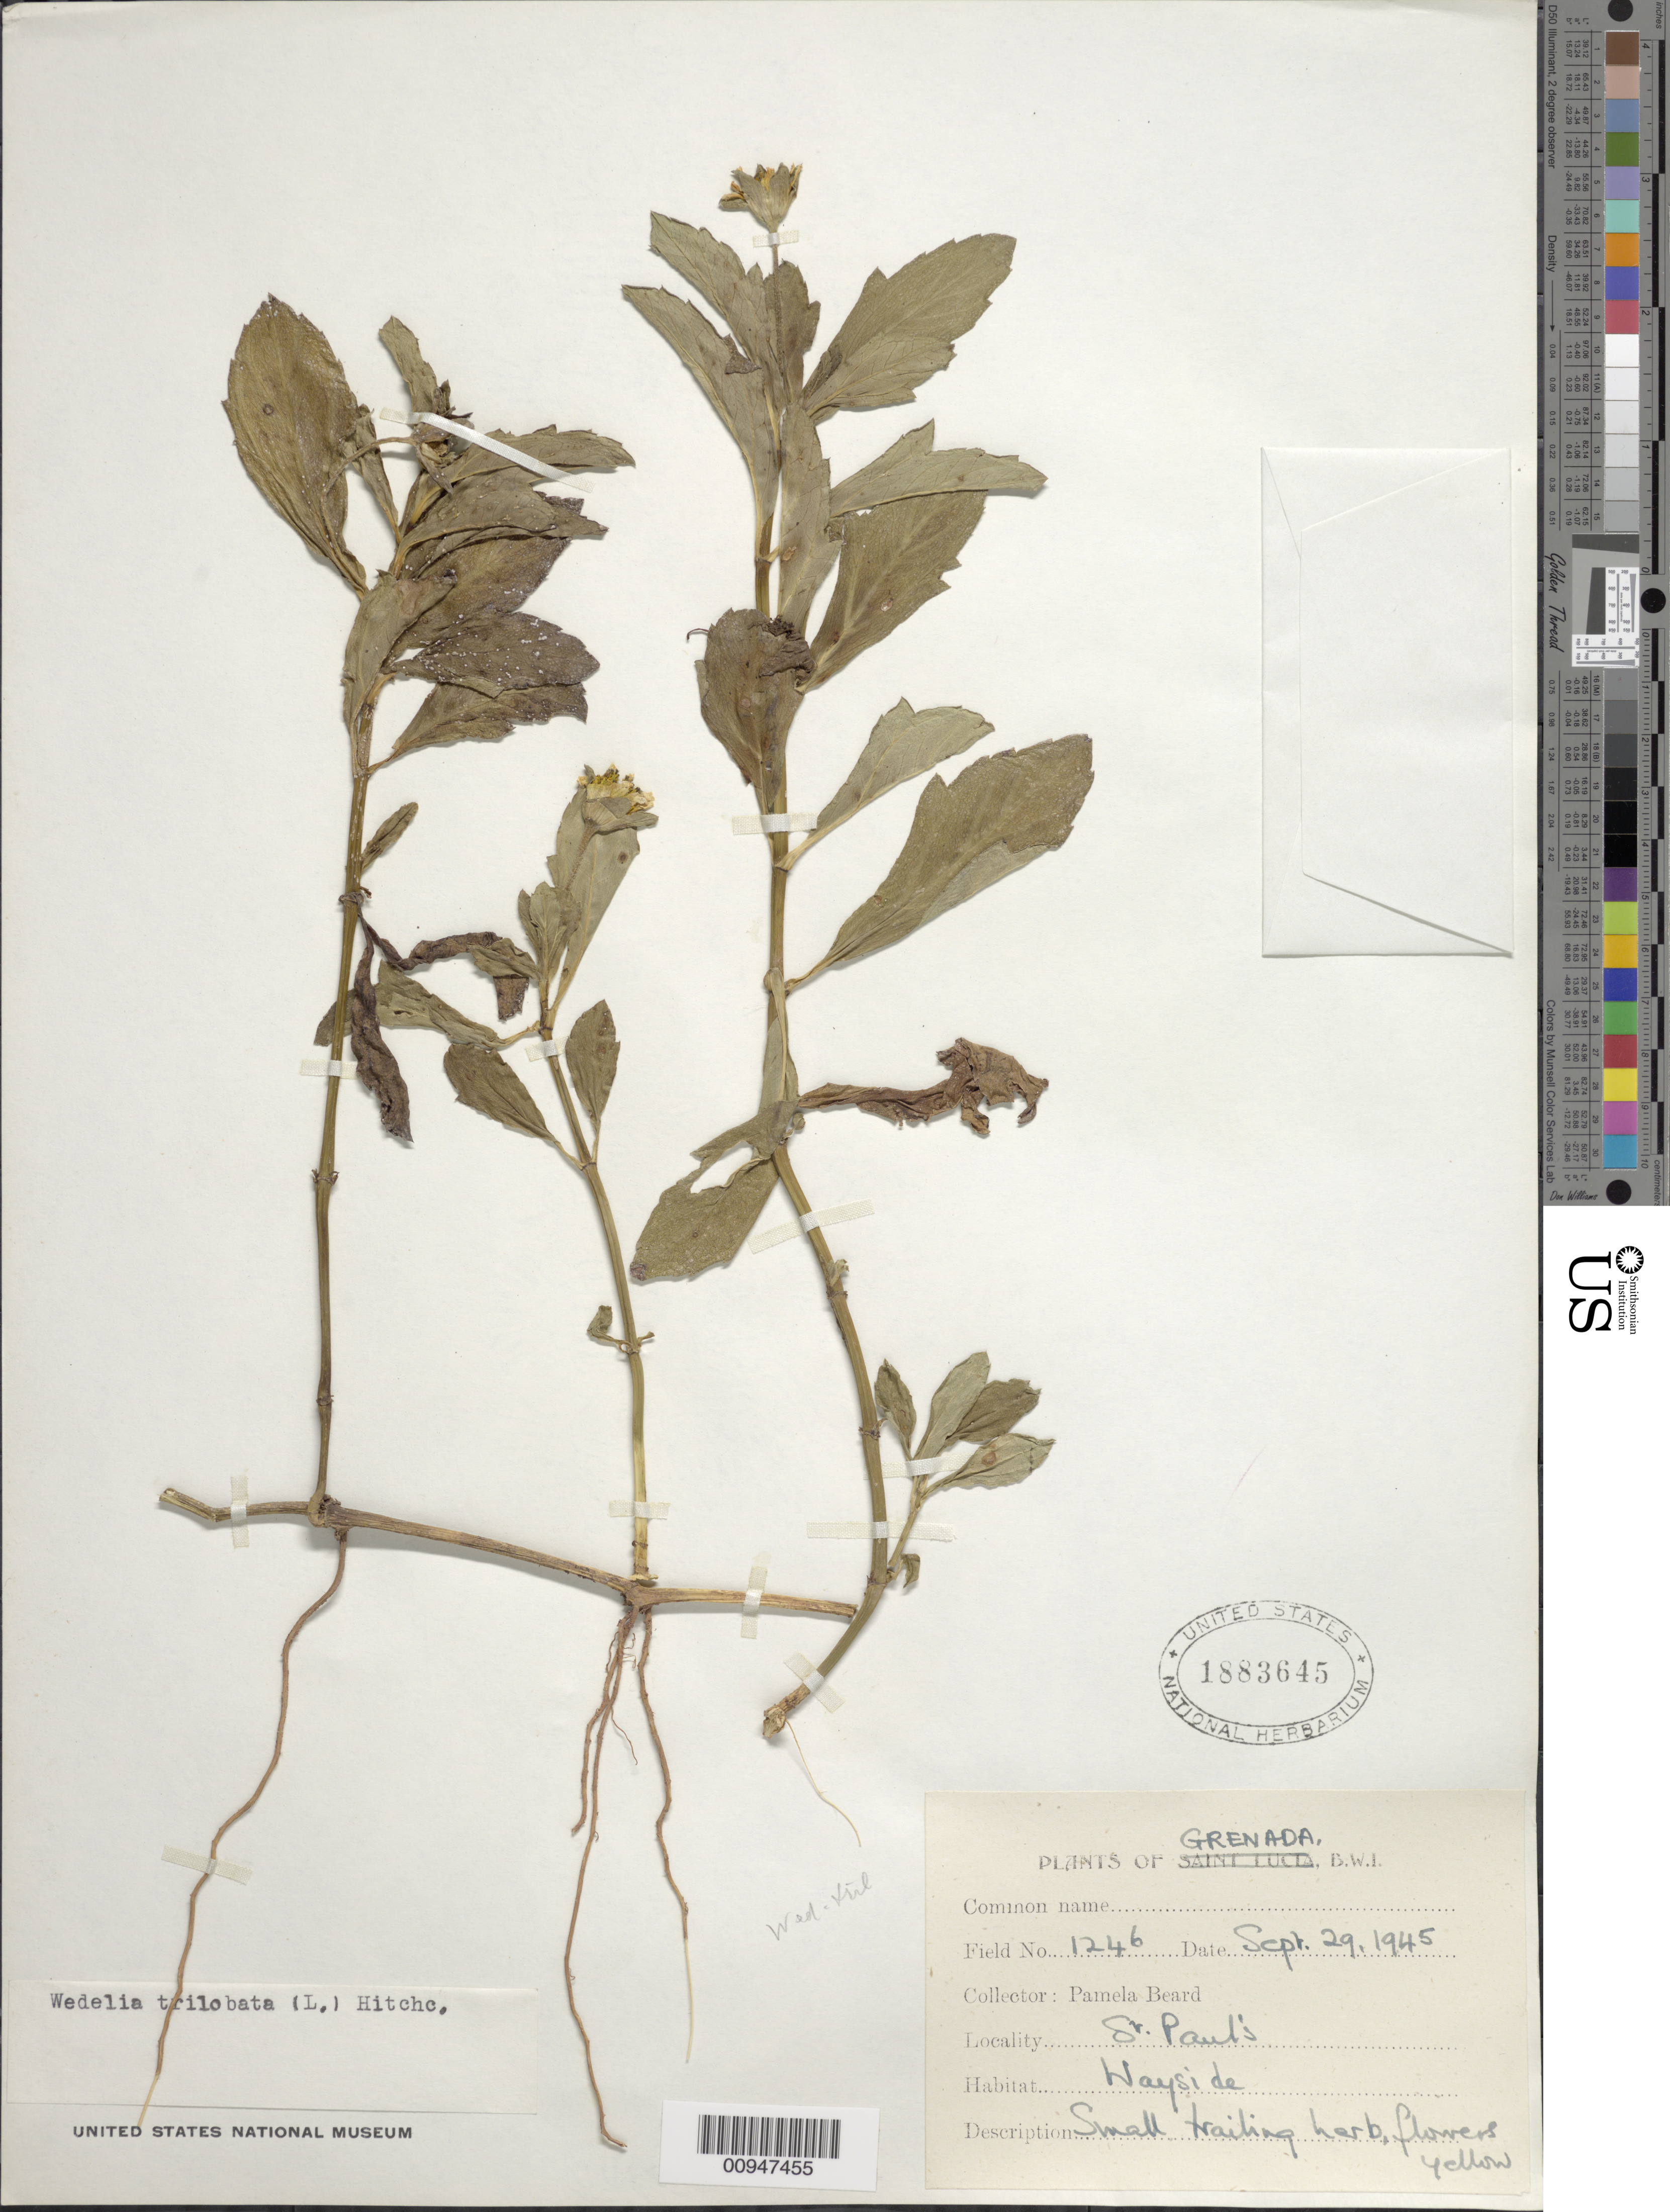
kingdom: Plantae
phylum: Tracheophyta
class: Magnoliopsida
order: Asterales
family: Asteraceae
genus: Sphagneticola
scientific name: Sphagneticola trilobata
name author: (L.) Pruski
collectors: P. Beard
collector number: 1246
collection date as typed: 29 Sep 1945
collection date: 1945-09-29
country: Grenada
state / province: Saint George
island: Grenada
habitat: Wayside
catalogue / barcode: US 1883645